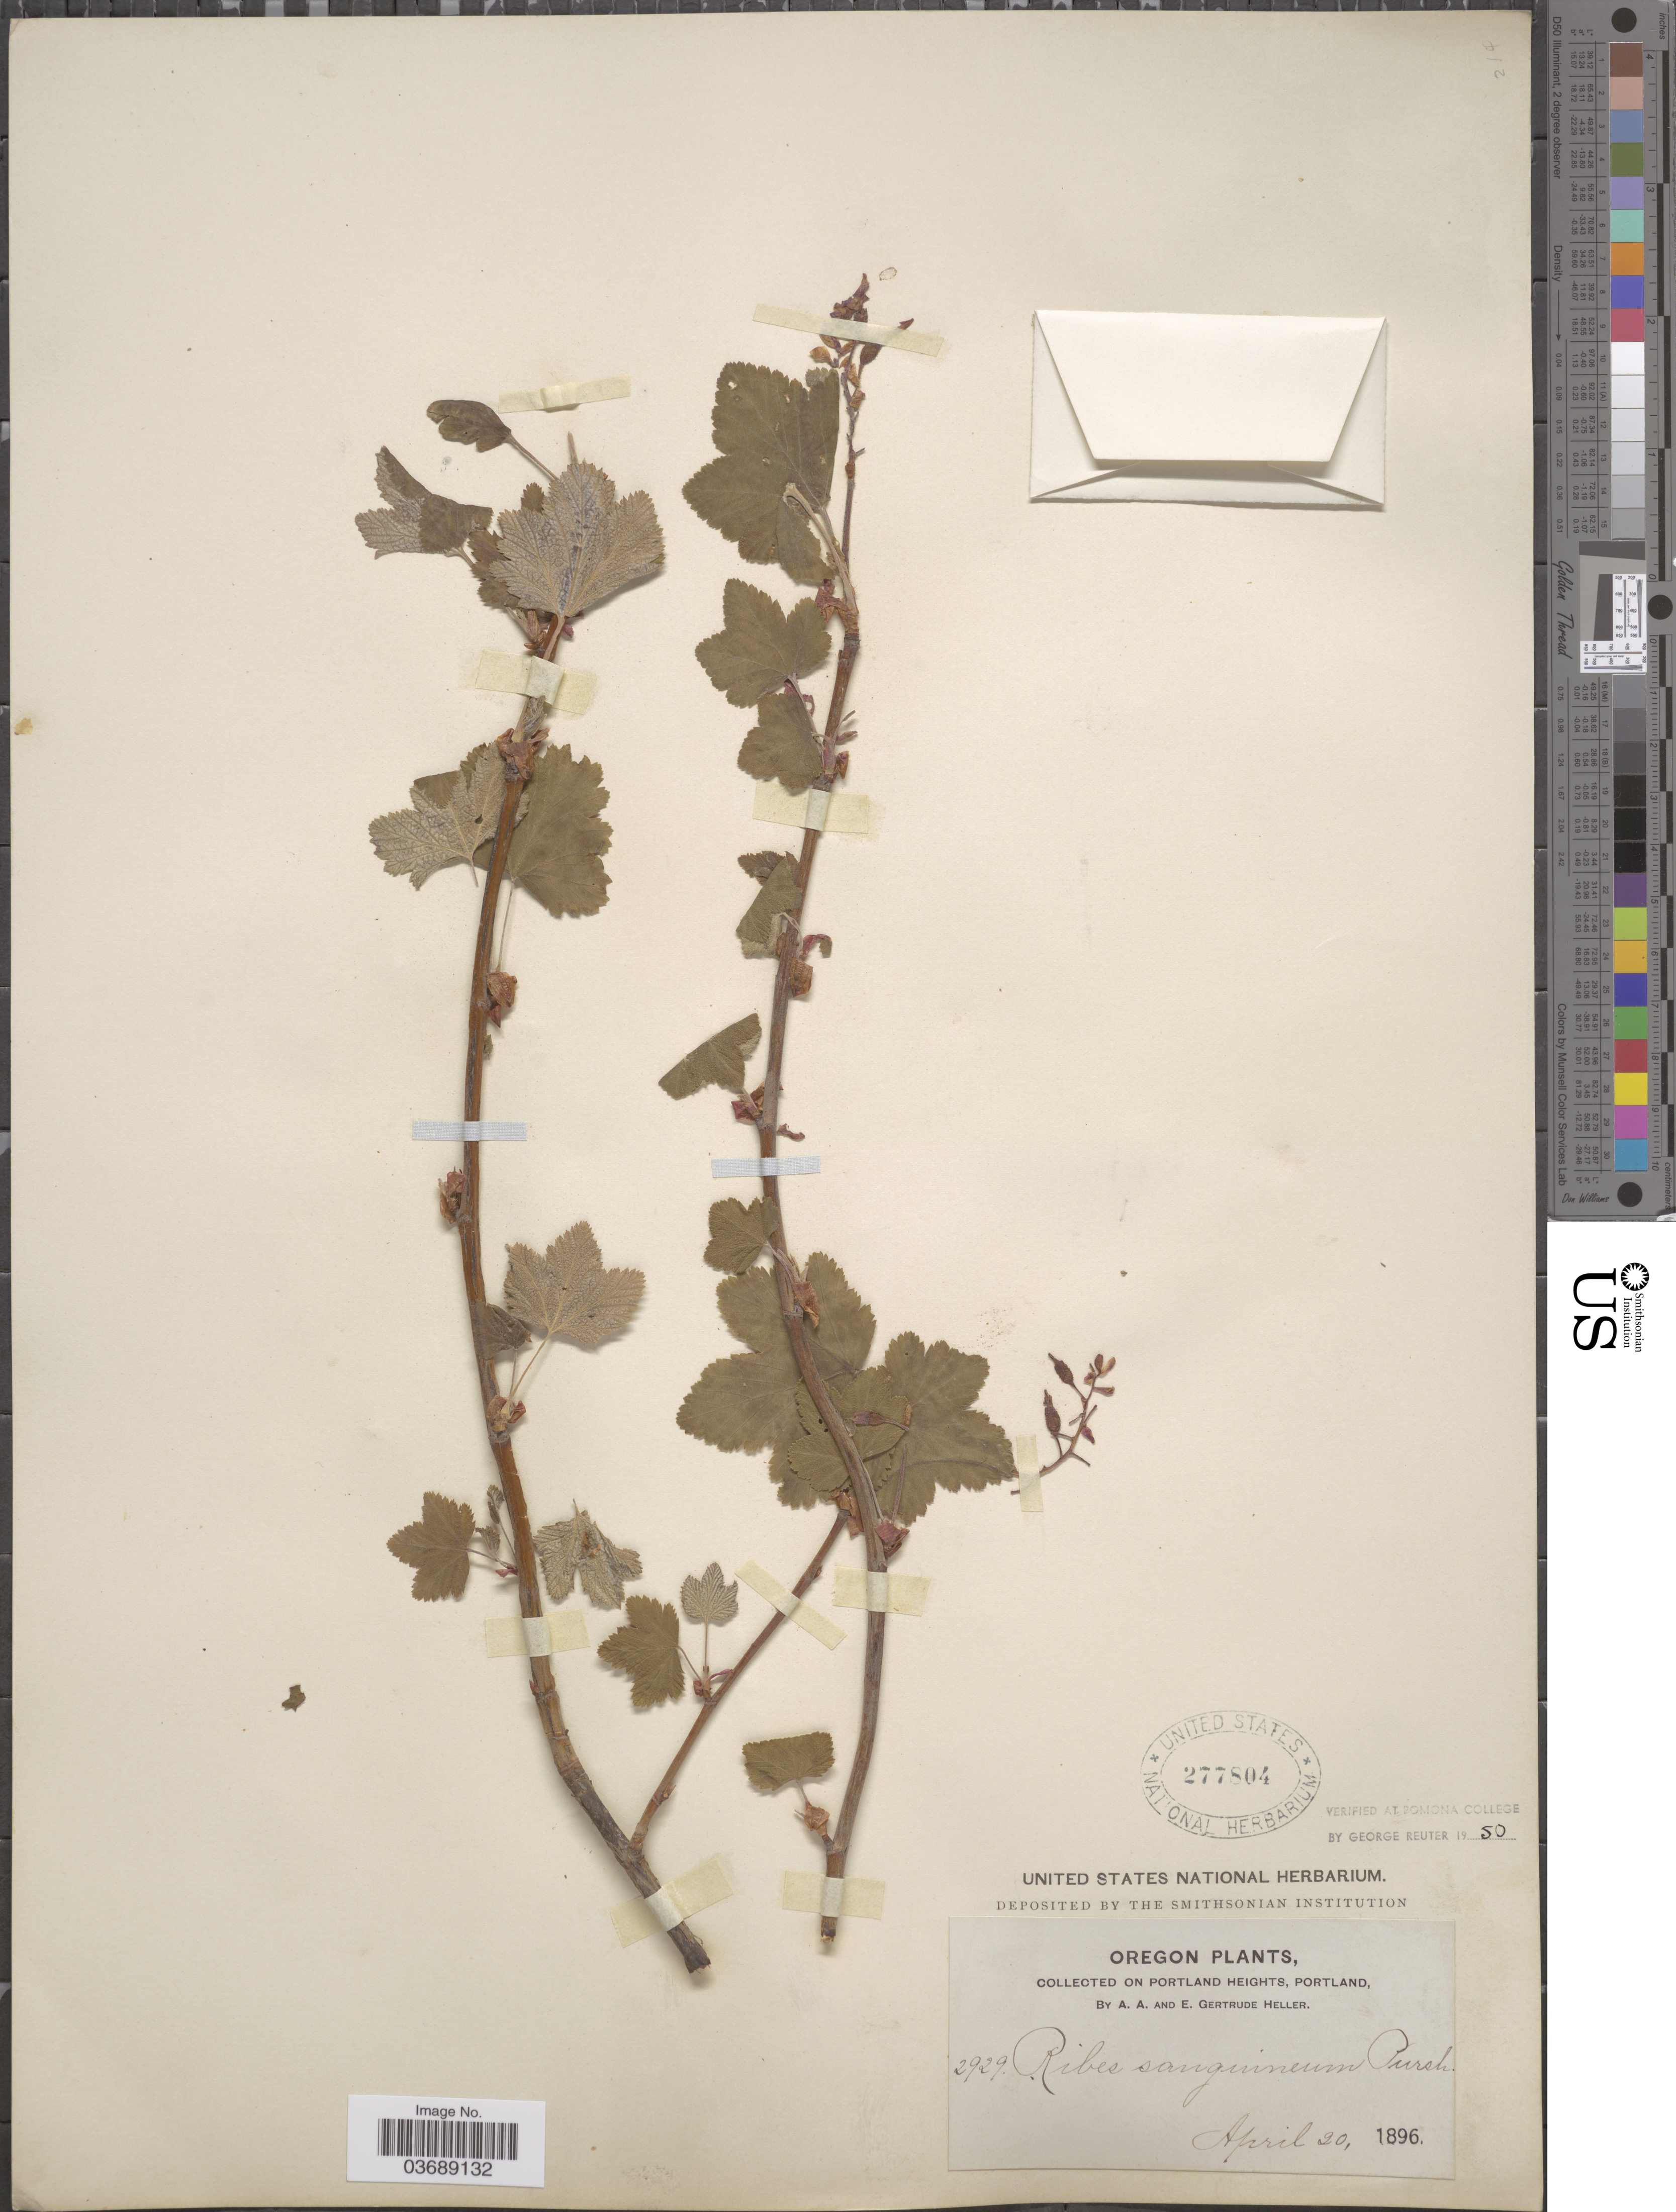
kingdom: Plantae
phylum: Tracheophyta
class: Magnoliopsida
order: Saxifragales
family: Grossulariaceae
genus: Ribes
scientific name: Ribes sanguineum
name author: Pursh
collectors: A. A. Heller & E. G. Heller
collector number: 2929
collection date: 1896-04-20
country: United States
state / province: Oregon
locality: On Portland Heights, Portland.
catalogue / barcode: US 277804